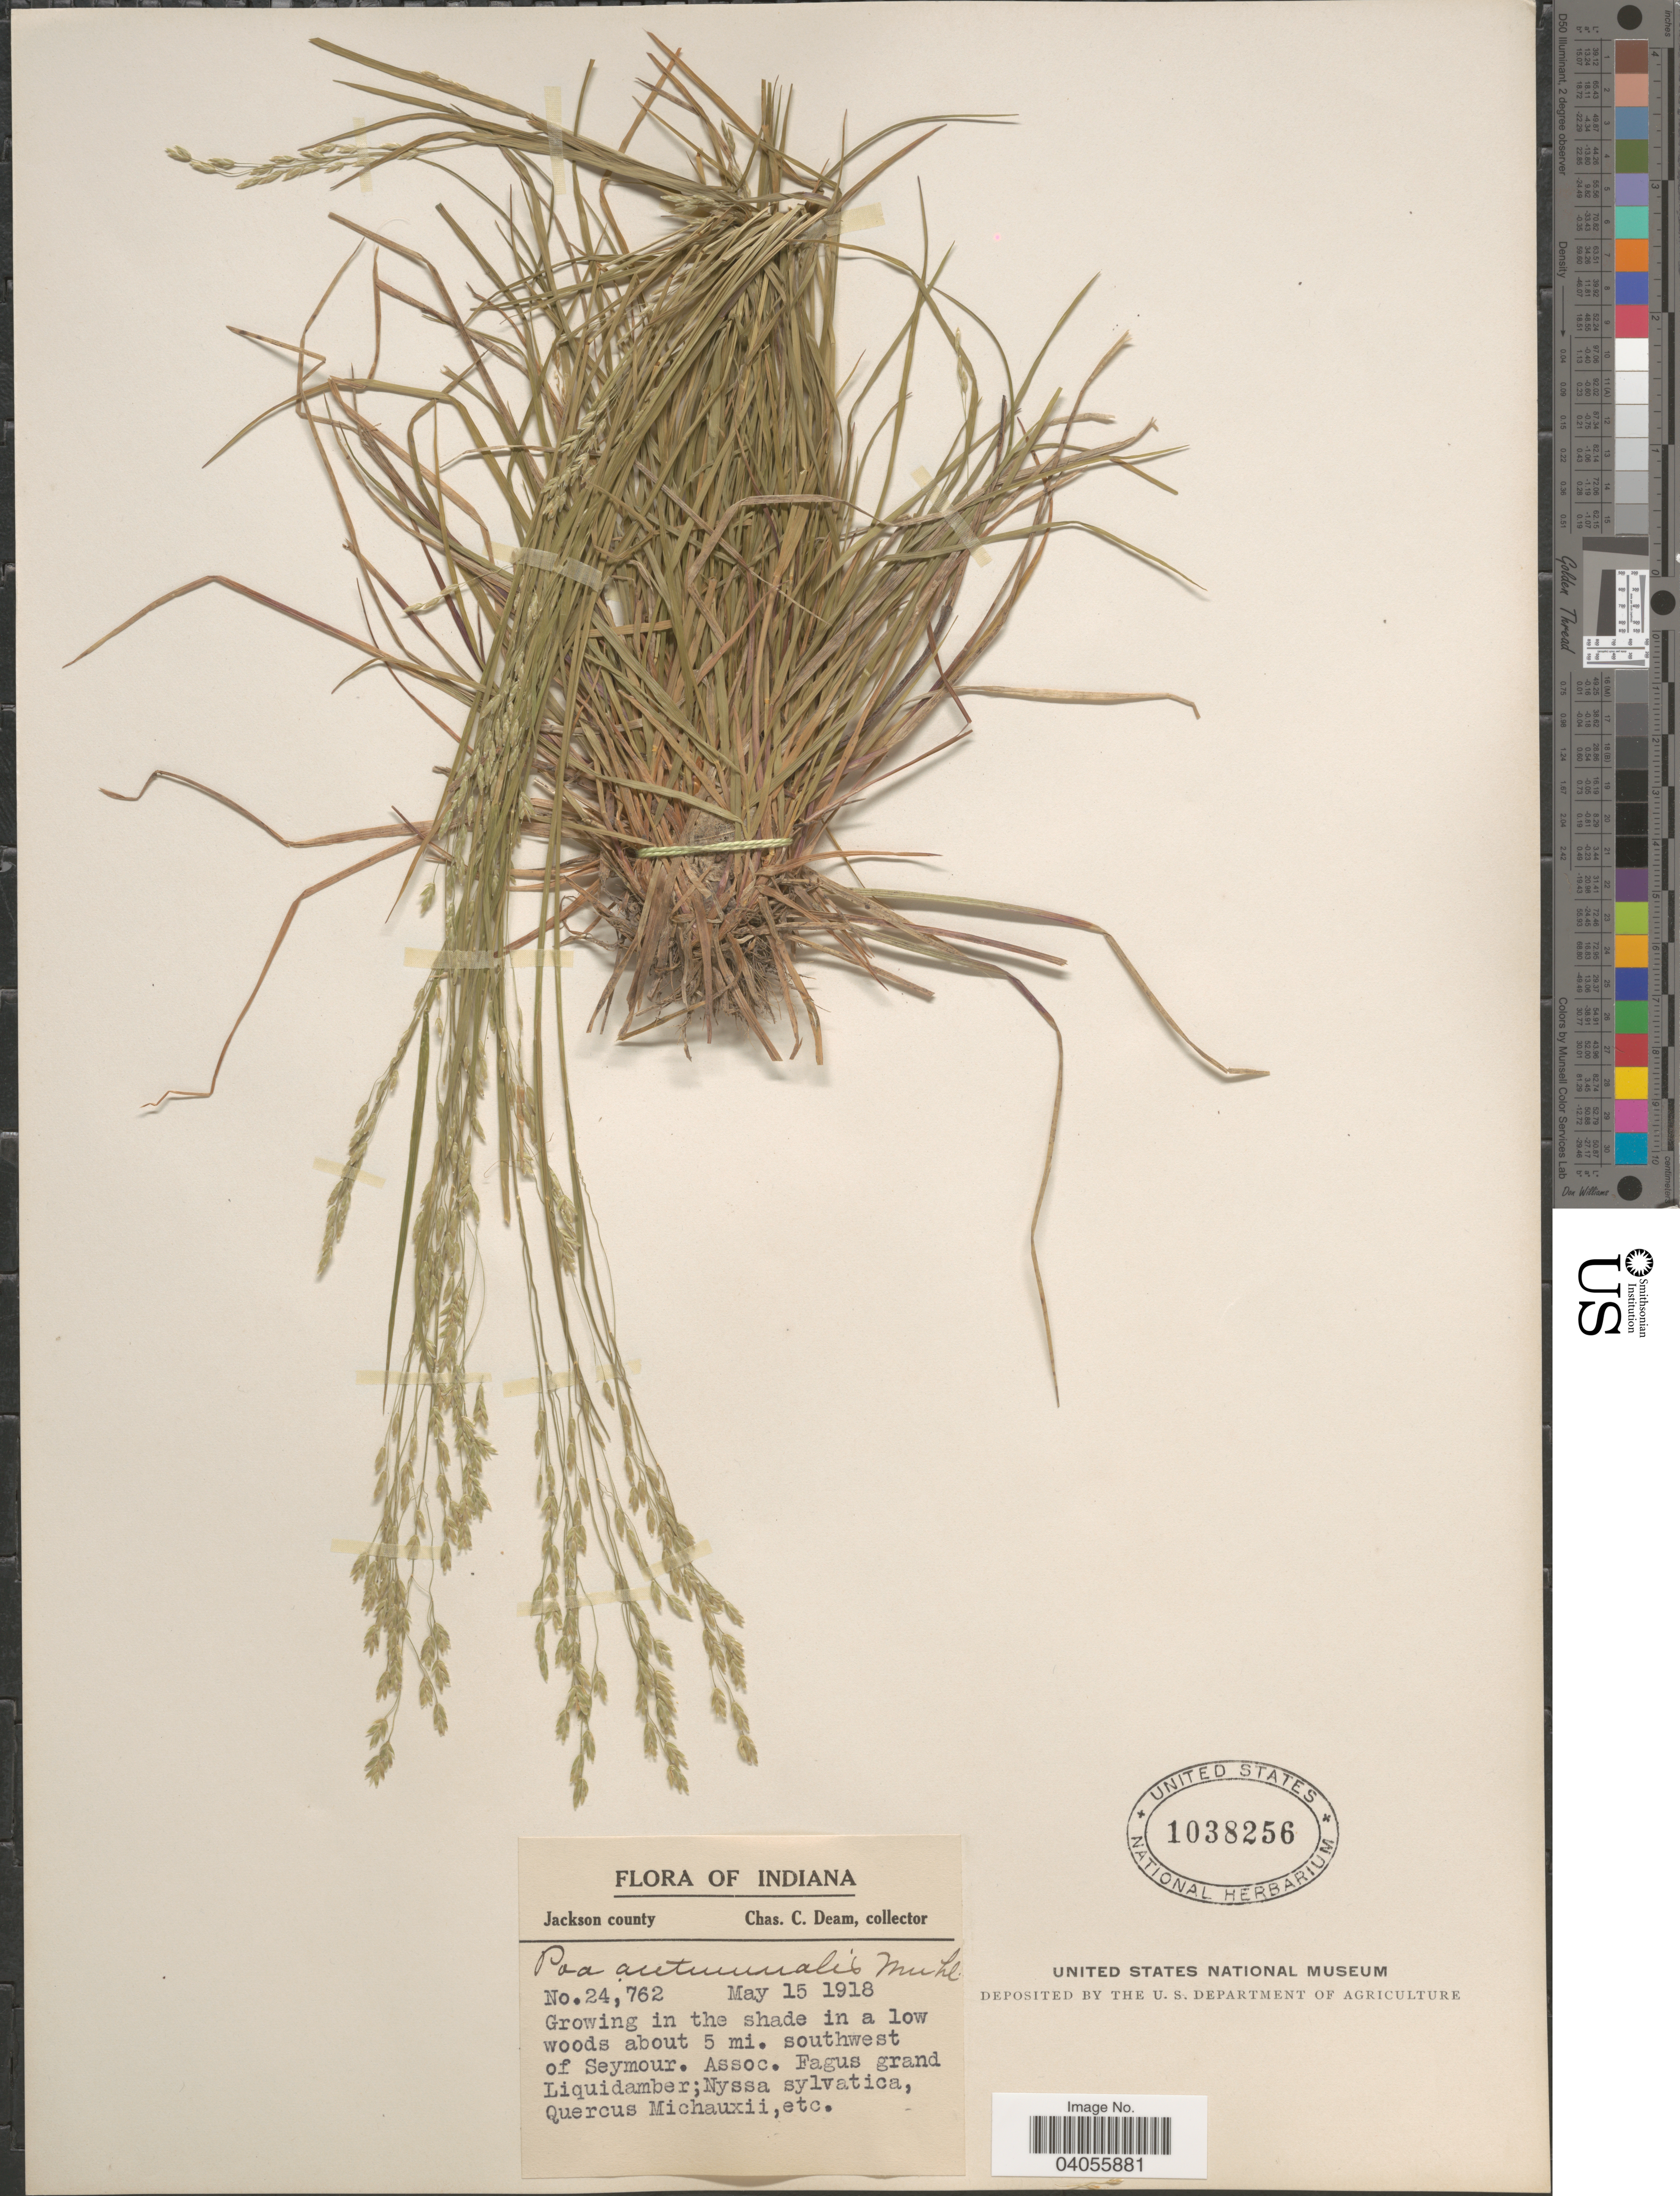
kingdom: Plantae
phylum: Tracheophyta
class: Liliopsida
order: Poales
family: Poaceae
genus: Poa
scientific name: Poa autumnalis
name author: Muhl. ex Elliott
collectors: C. C. Deam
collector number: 24762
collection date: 1918-05-15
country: United States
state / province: Indiana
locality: Jackson county. In the shade in a low woods about 5 mi. southwest of Seymour.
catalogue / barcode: US 1038256